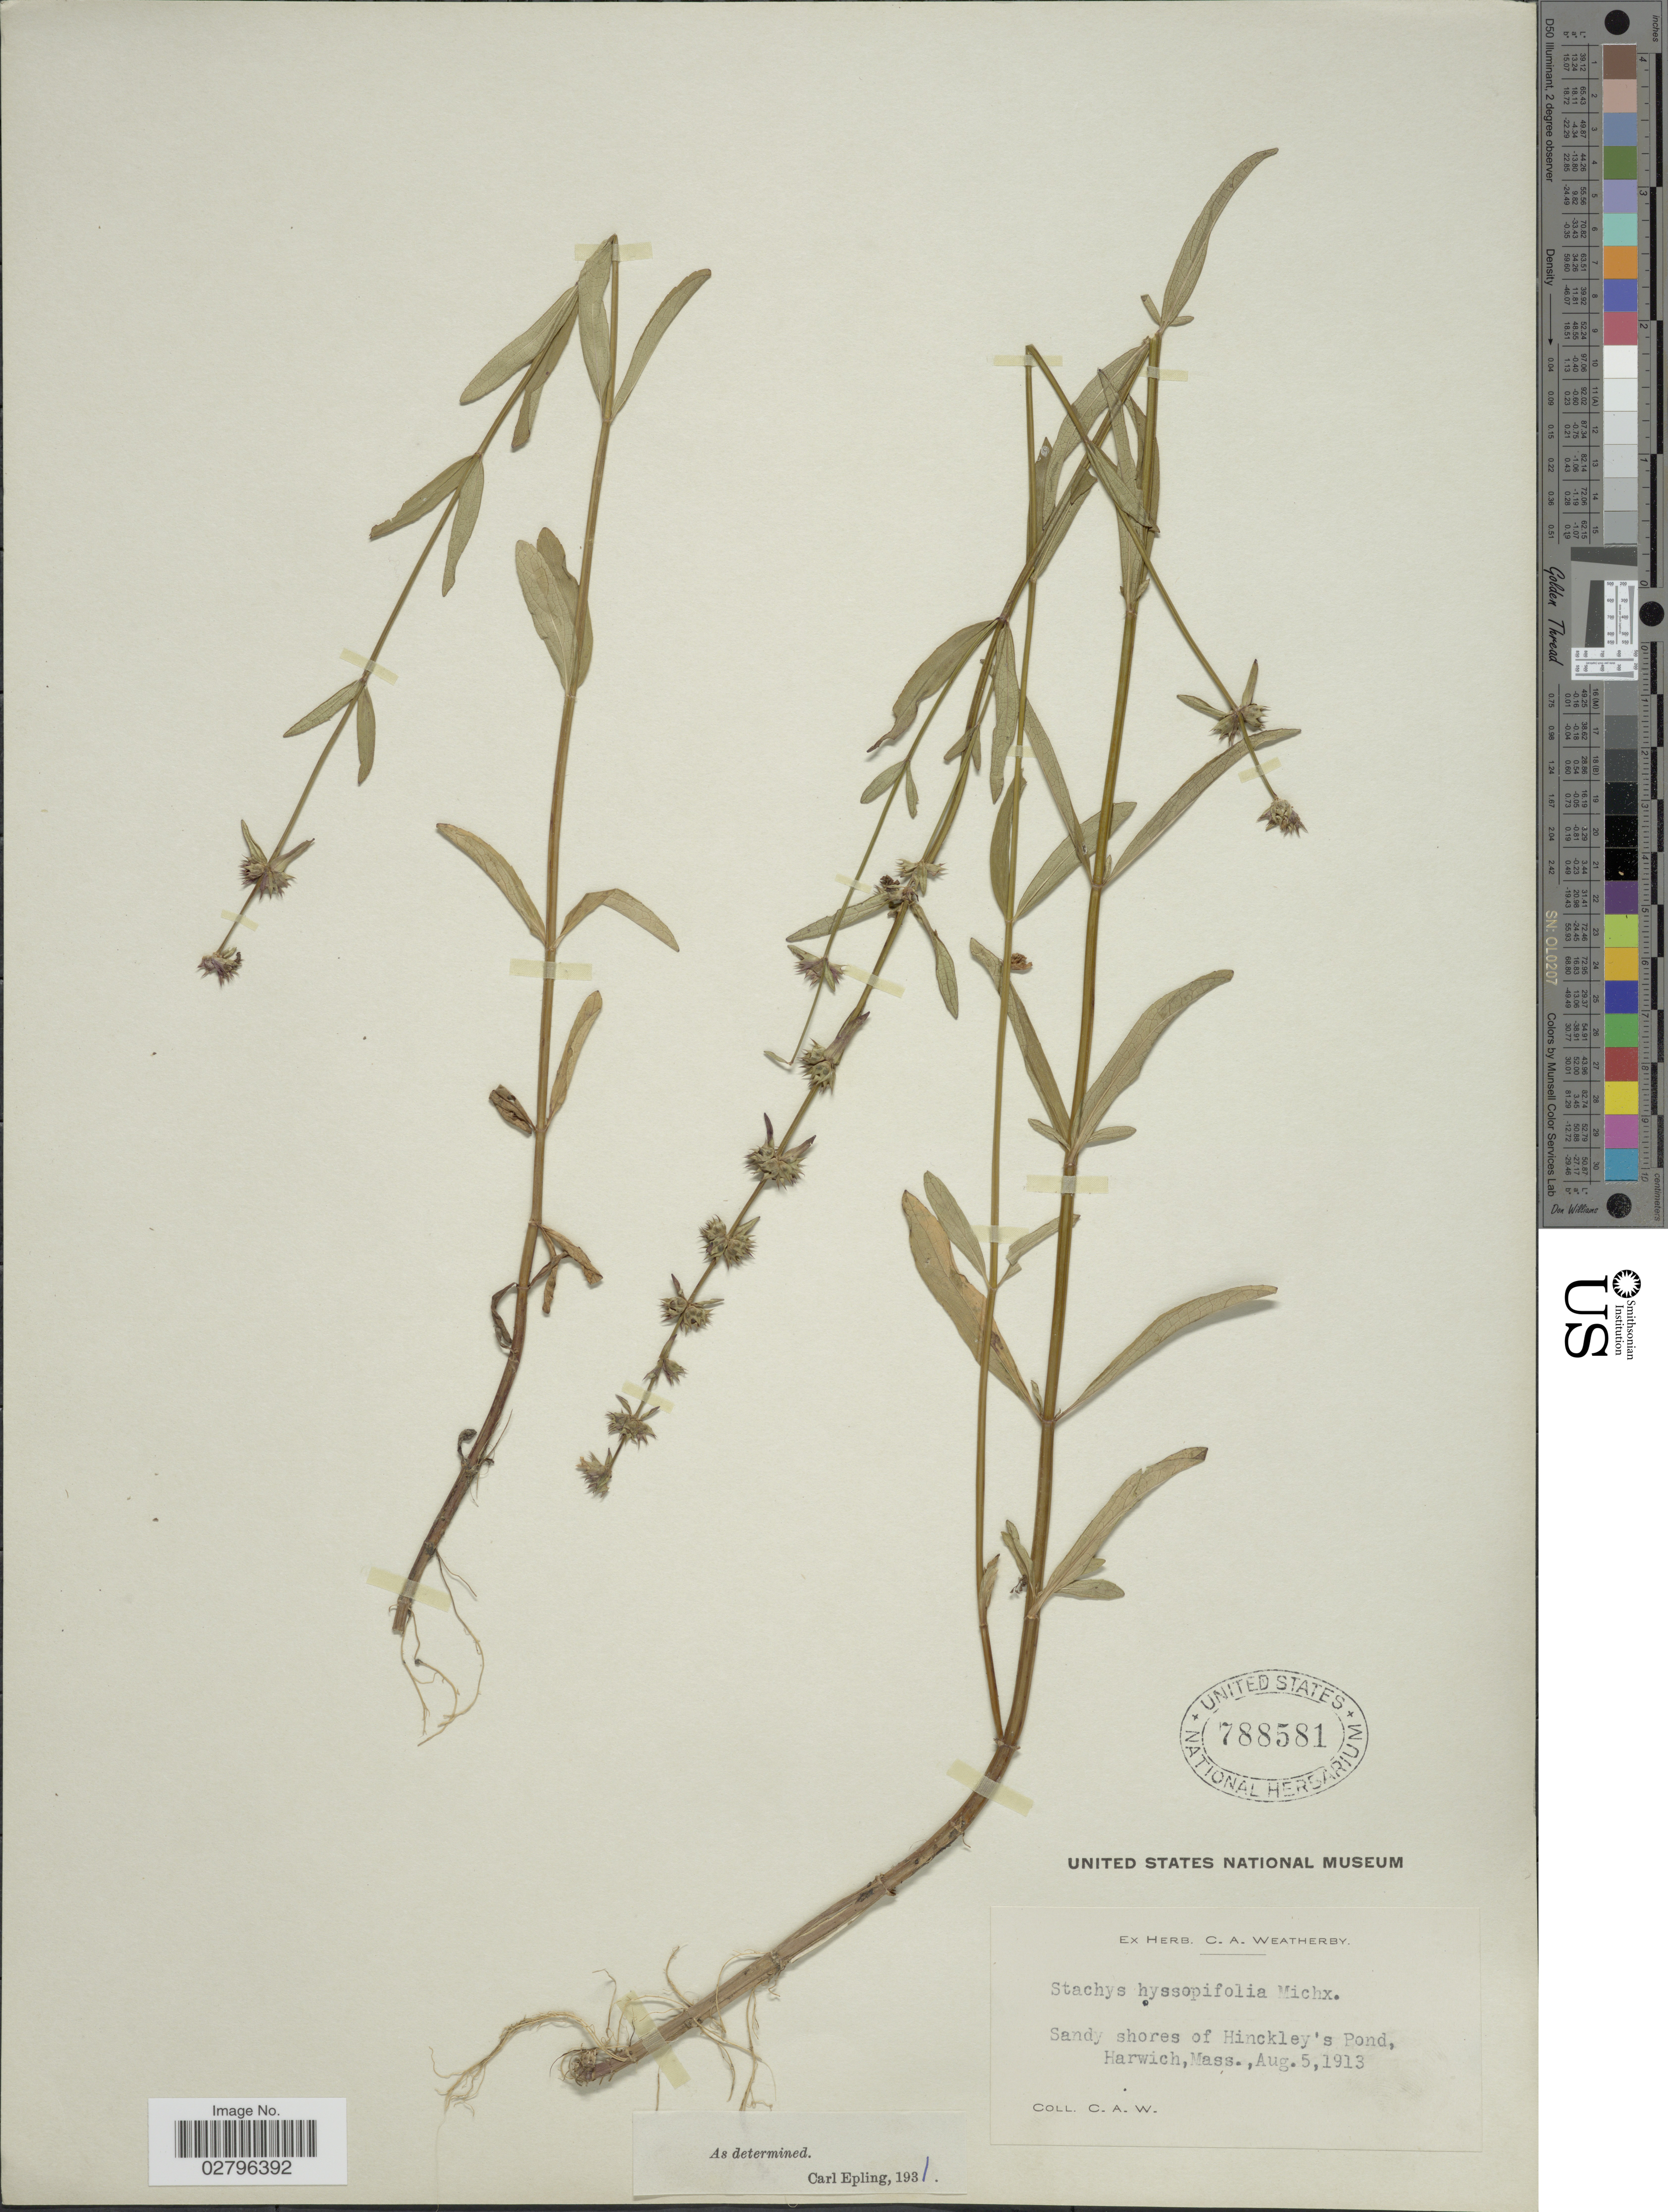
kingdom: Plantae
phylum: Tracheophyta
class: Magnoliopsida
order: Lamiales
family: Lamiaceae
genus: Stachys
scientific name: Stachys hyssopifolia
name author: Michx.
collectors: C. A. Weatherby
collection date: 1913-08-05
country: United States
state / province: Massachusetts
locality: Sand shores of Hinckley's Pond, Harwich.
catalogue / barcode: US 788581